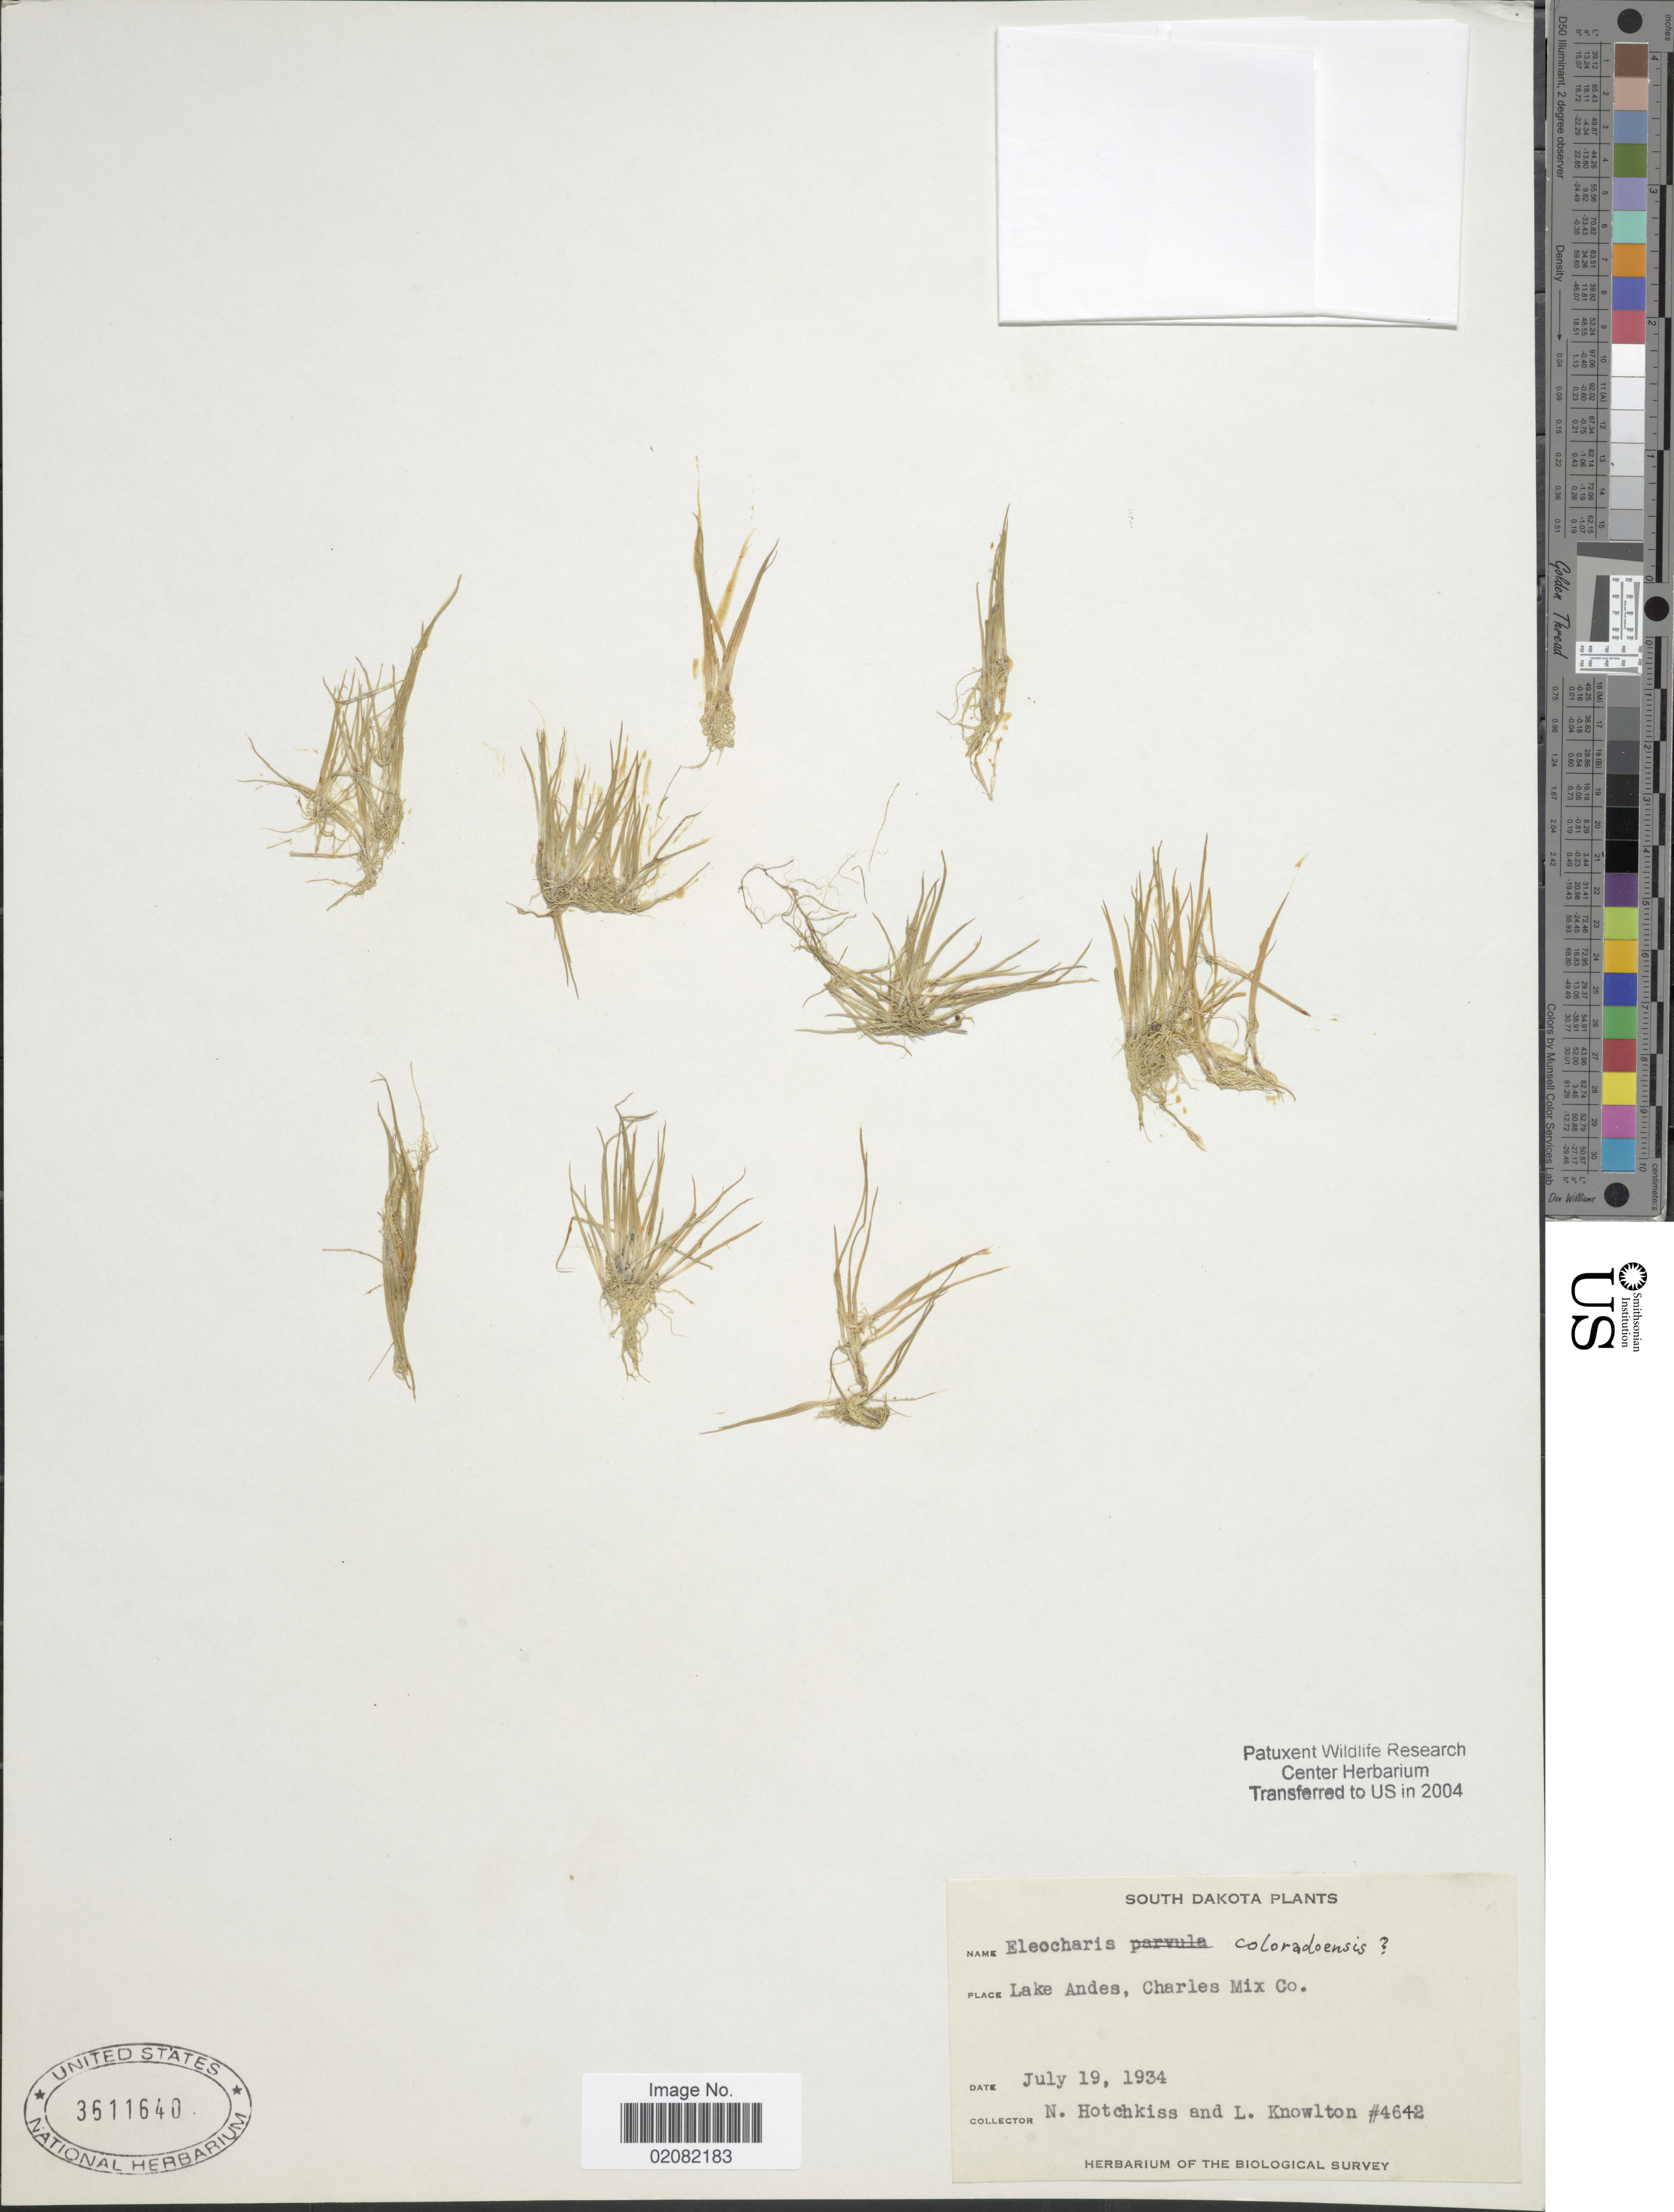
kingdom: Plantae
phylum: Tracheophyta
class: Liliopsida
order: Poales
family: Cyperaceae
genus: Eleocharis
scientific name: Eleocharis coloradoensis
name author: (Britton) Gilly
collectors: N. Hotchkiss & L. Knowlton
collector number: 4642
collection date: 1934-07-19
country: United States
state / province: South Dakota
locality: Lake Andes, Charles Mix Co.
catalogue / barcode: US 3611640